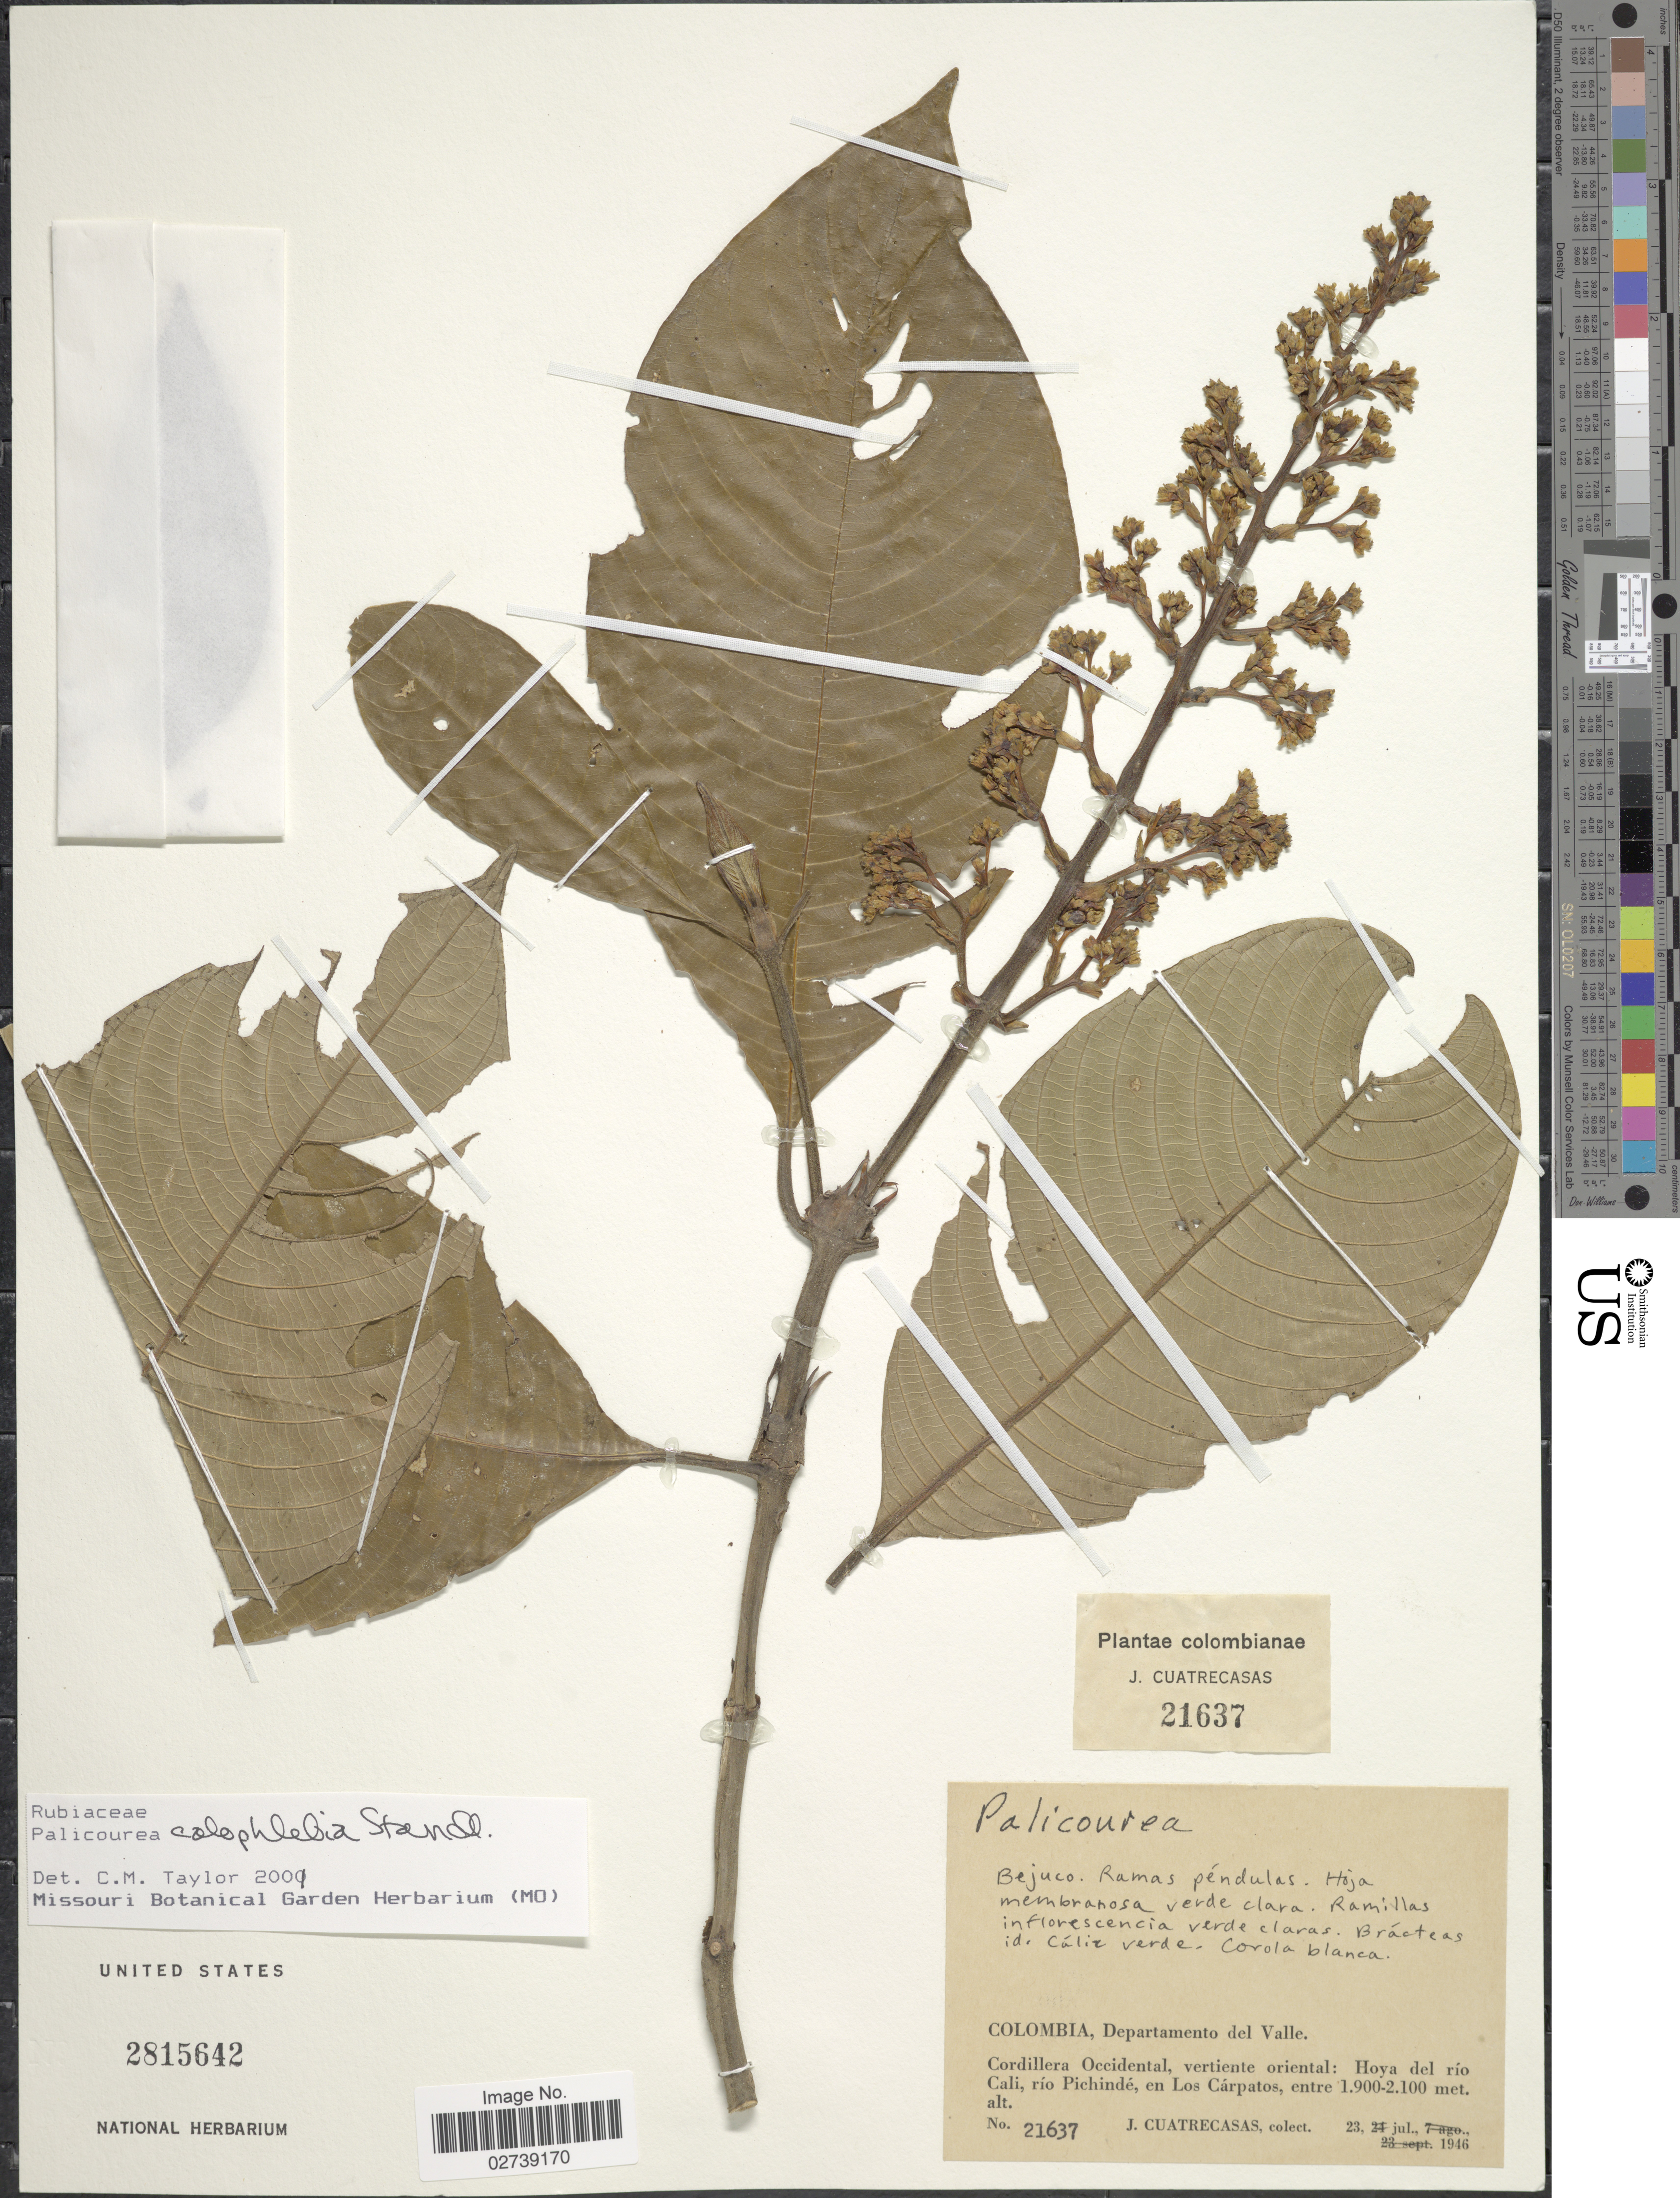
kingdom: Plantae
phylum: Tracheophyta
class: Magnoliopsida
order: Gentianales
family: Rubiaceae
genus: Palicourea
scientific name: Palicourea calophlebia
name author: Standl.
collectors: J. Cuatrecasas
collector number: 21637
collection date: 1946-07-23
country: Colombia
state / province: Valle del Cauca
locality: Departamento del Valle. Cordillera Occidental, vertiente oriental: Hoya del rio Cali, rio Pichinde, en Los Carpatos.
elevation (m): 1900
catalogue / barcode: US 2815642